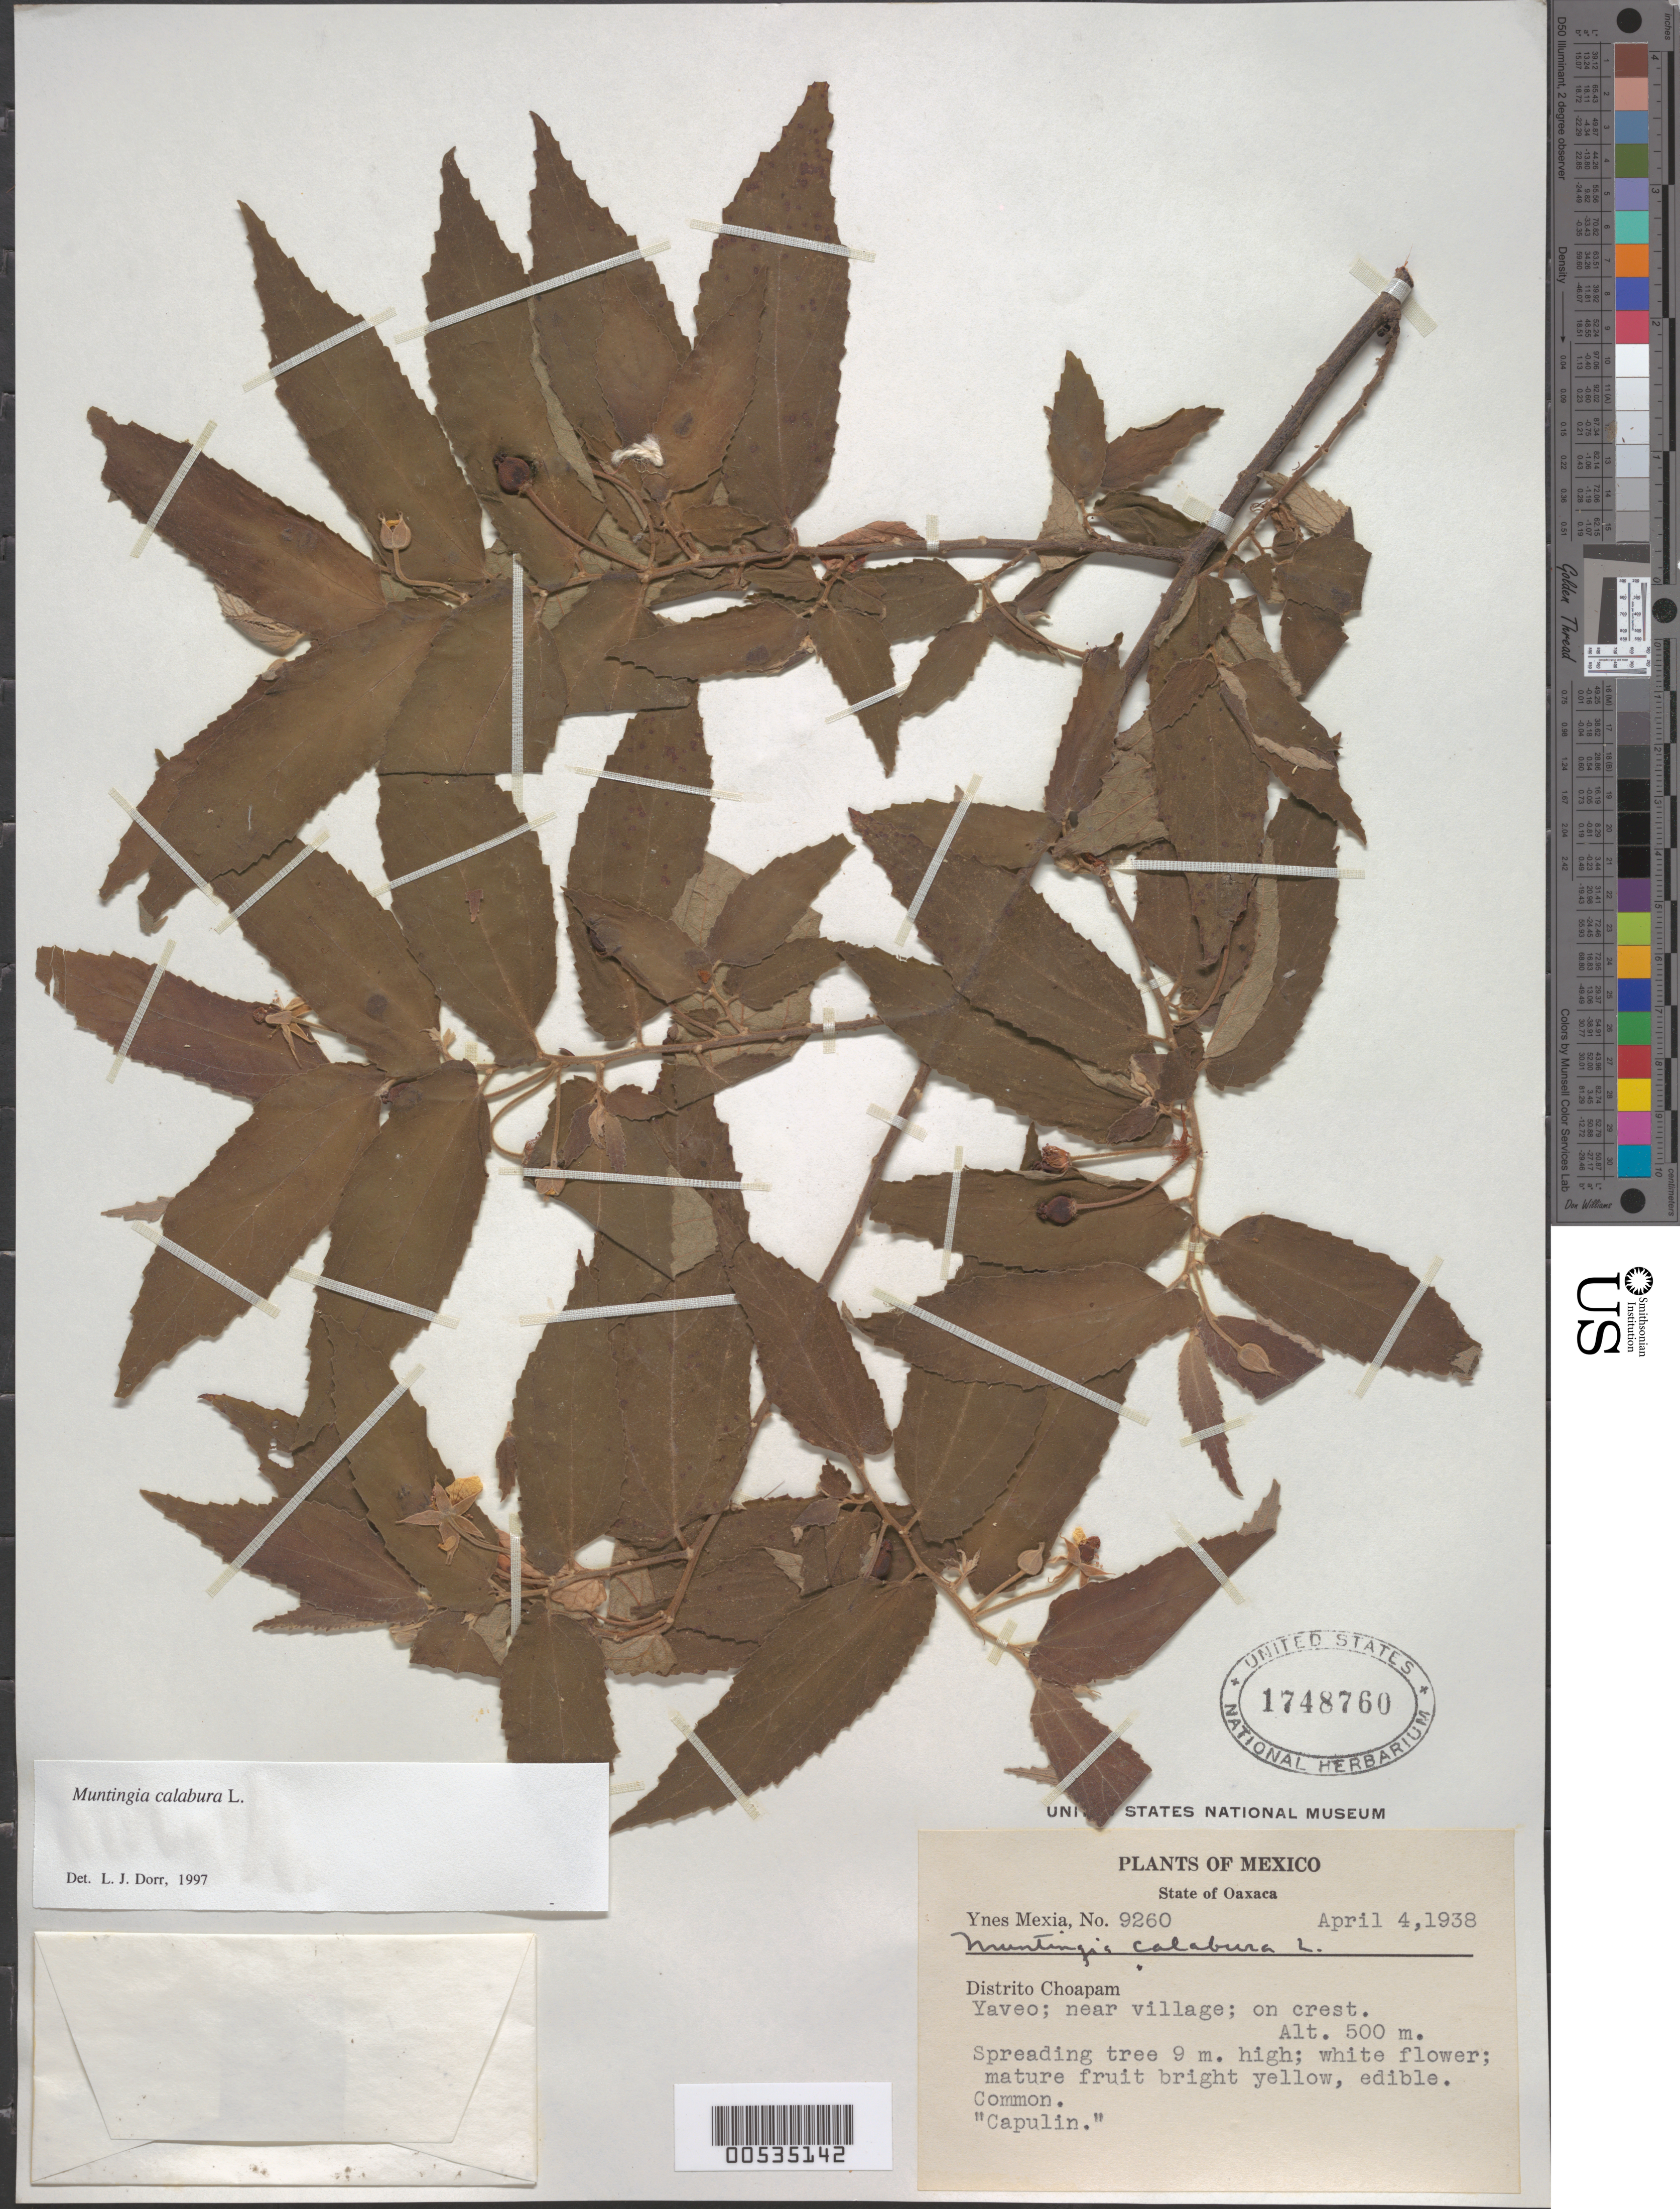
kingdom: Plantae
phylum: Tracheophyta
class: Magnoliopsida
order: Malvales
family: Muntingiaceae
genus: Muntingia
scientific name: Muntingia calabura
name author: L.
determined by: Dorr, L. J., (BOT), Smithsonian Institution - National Museum of Natural History (UNITED STATES)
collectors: Y. Mexia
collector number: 9260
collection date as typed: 04 Apr 1938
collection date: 1938-04-04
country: Mexico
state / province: Oaxaca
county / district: Choapan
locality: Yaveo, near village, on crest. [Municipality: Choápam = Choapan.]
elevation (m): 500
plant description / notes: Common name: Capulin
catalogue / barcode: US 1748760